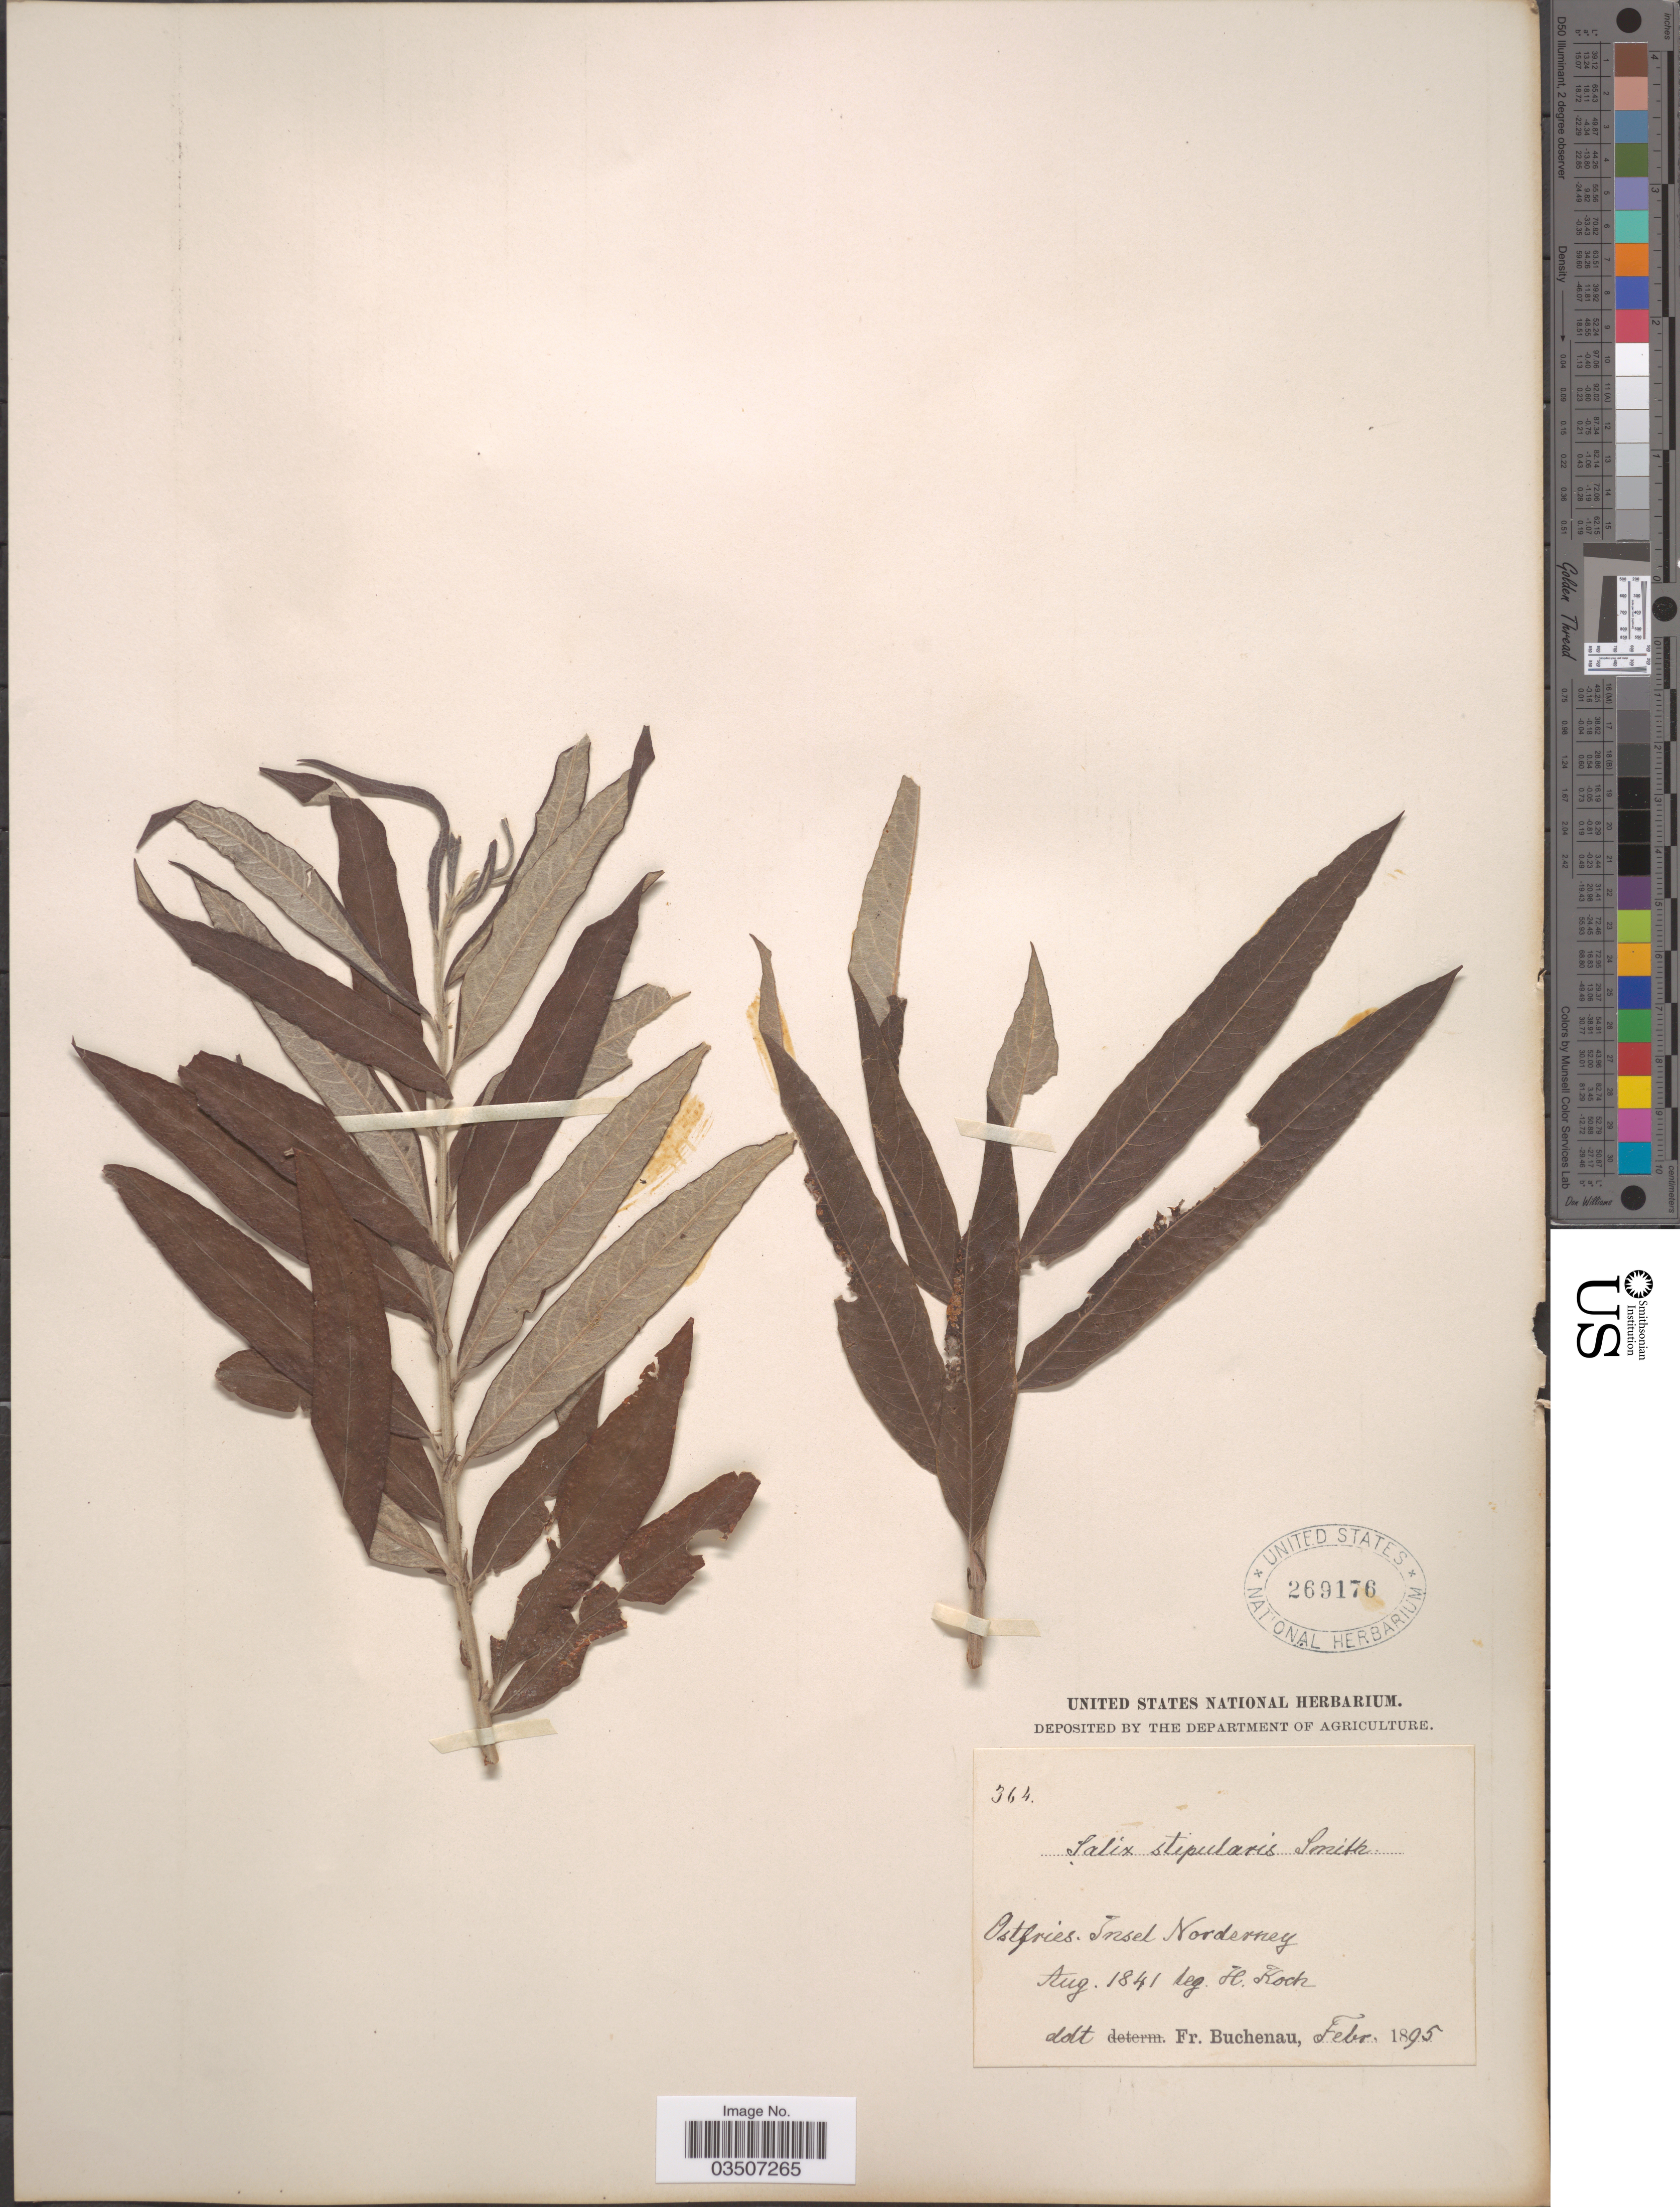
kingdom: Plantae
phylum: Tracheophyta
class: Magnoliopsida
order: Malpighiales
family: Salicaceae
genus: Salix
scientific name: Salix stipularis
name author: Sm.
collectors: H. Koch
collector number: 364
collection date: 1841-08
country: Germany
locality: Ostfries. Insel Norderney.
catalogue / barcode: US 269176